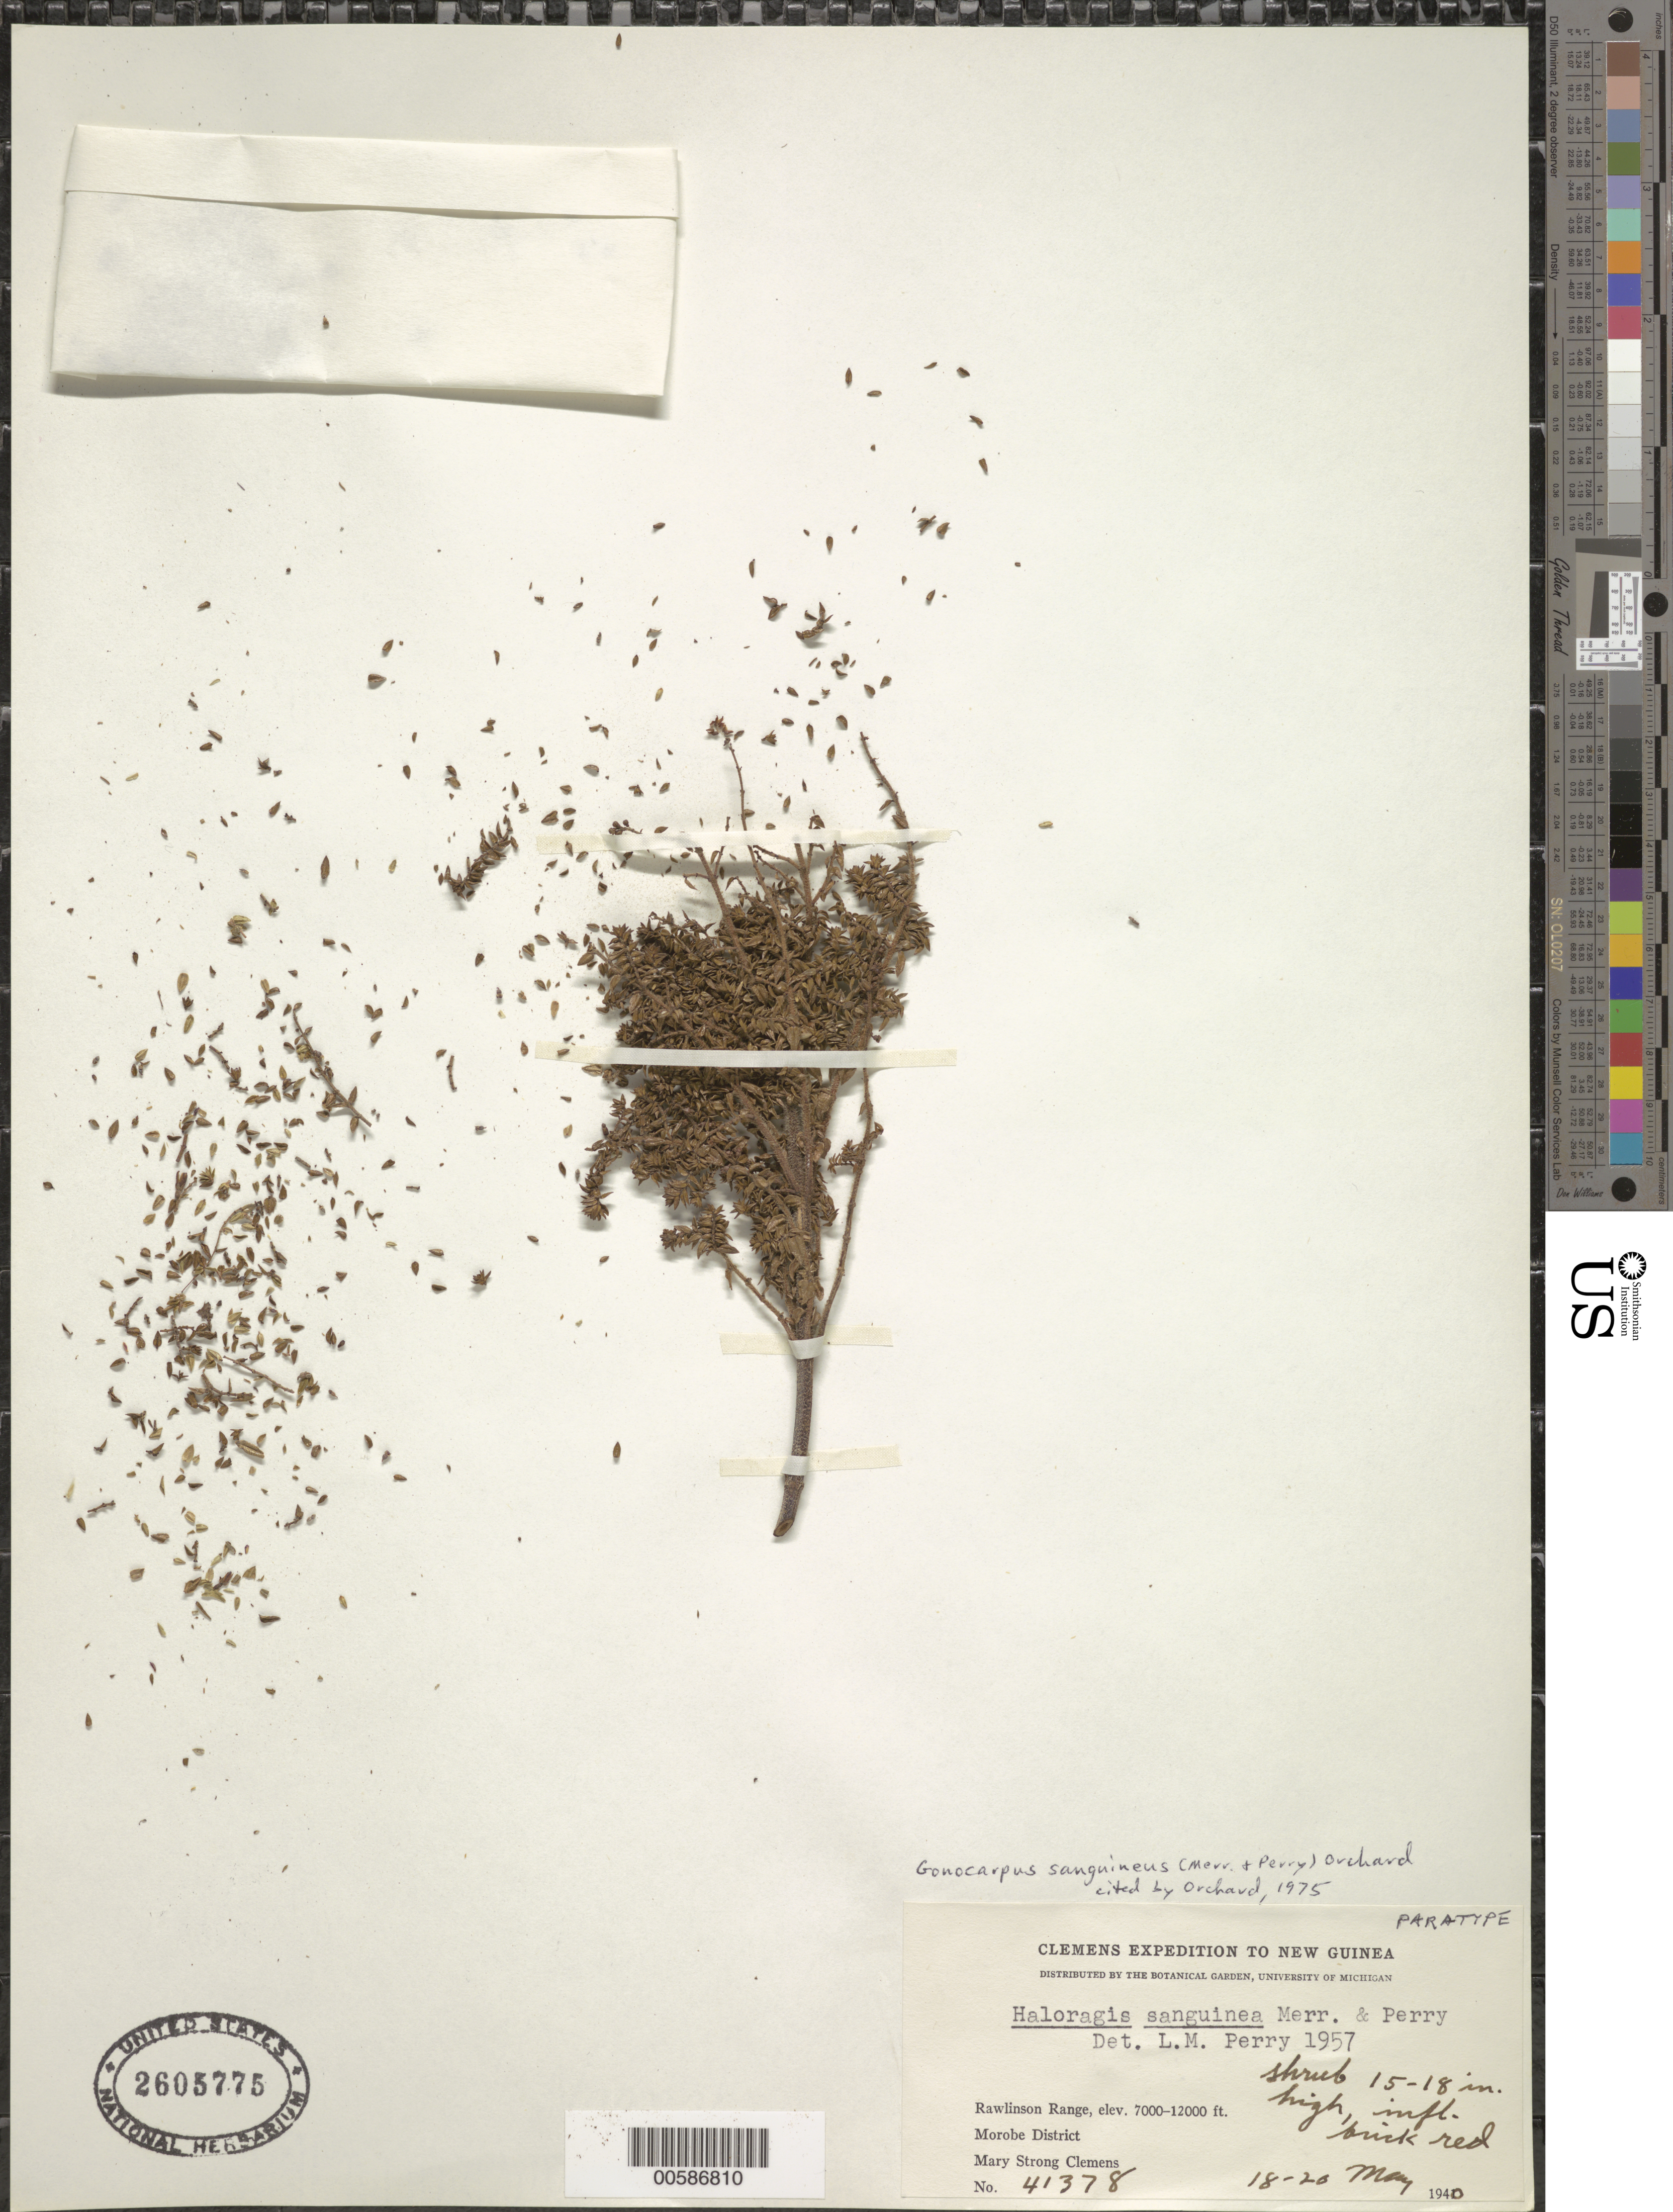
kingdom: Plantae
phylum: Tracheophyta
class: Magnoliopsida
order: Saxifragales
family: Haloragaceae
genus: Gonocarpus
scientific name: Gonocarpus sanguineus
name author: (Merr. & L.M. Perry) Orchard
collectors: M. S. Clemens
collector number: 41378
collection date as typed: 18 May 1940 to 20 May 1940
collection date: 1940-05-18/1940-05-20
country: Papua New Guinea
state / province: Morobe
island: New Guinea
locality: Rawlinson Range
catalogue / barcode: US 2605775